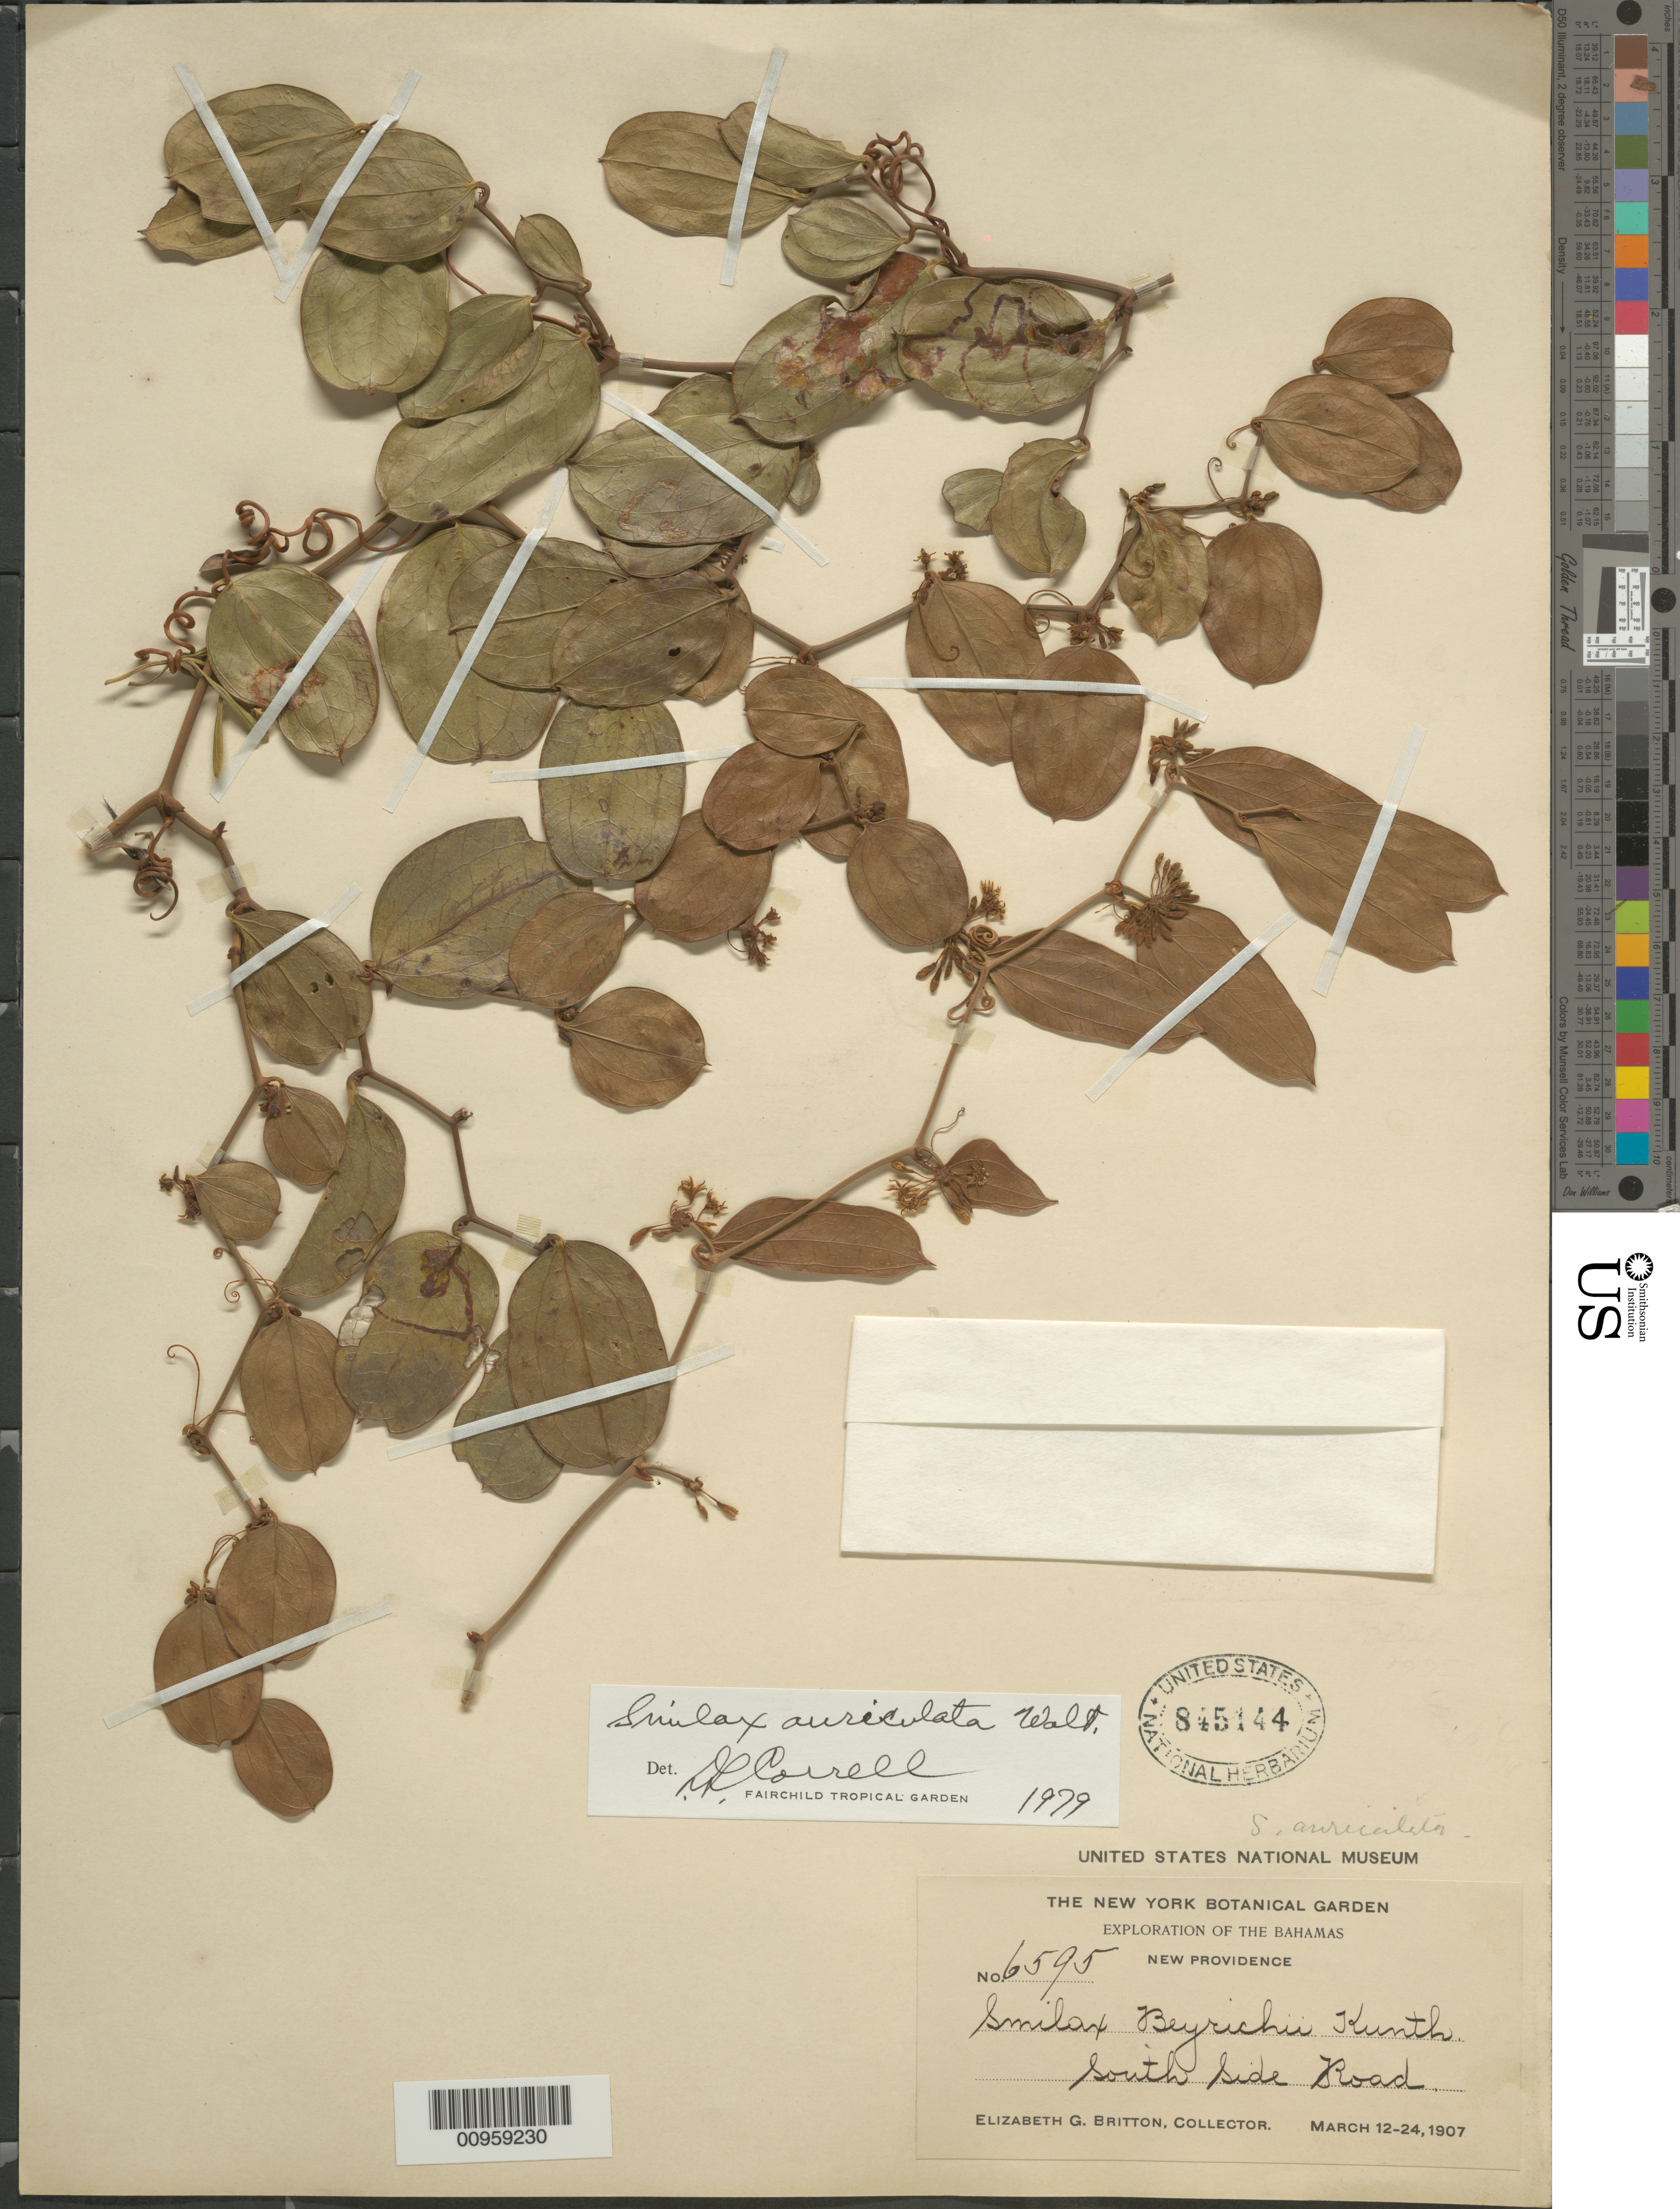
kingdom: Plantae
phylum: Tracheophyta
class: Liliopsida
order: Liliales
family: Smilacaceae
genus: Smilax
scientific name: Smilax auriculata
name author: Walter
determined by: Correll, D. S.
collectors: N. Britton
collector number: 6595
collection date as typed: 12 Mar 1907 to 24 Mar 1907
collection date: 1907-03-12/1907-03-24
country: Bahamas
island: New Providence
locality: South Side Road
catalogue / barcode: US 845144